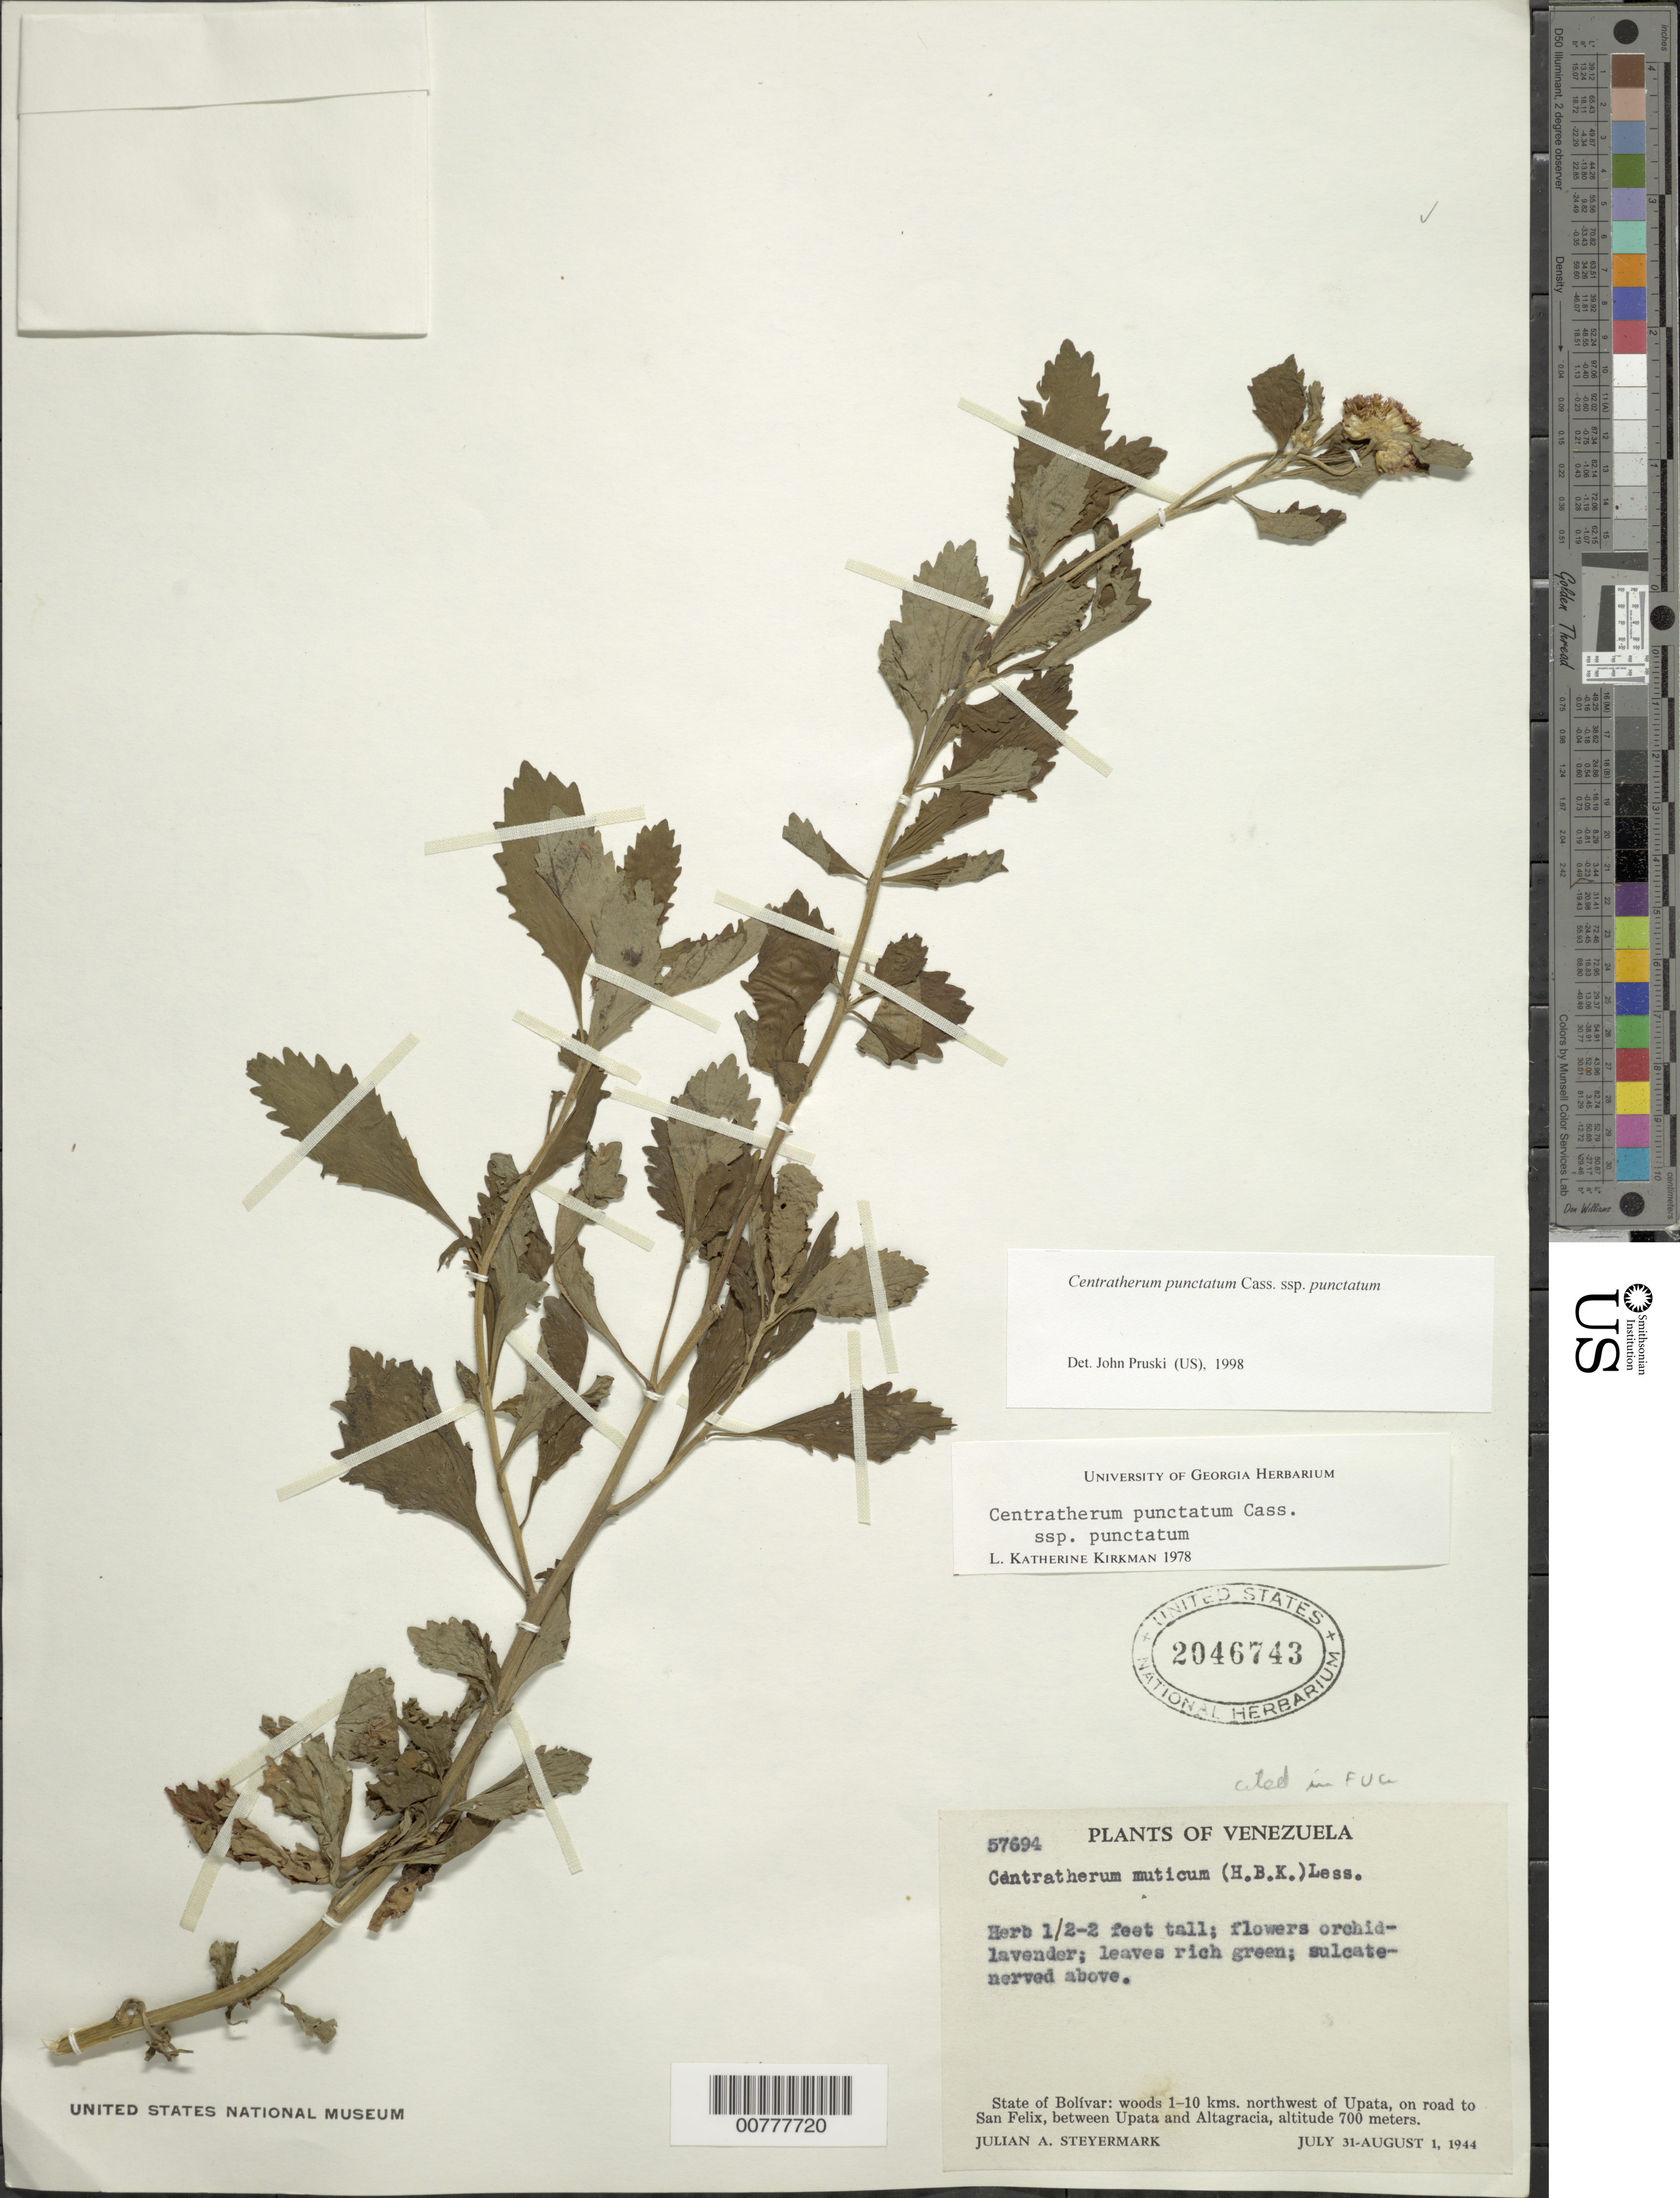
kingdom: Plantae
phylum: Tracheophyta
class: Magnoliopsida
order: Asterales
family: Asteraceae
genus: Centratherum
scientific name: Centratherum punctatum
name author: Cass.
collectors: J. Steyermark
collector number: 57694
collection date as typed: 31-Jul-44 to 1-Aug-44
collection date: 1944-07-31/1944-08-01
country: Venezuela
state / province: Bolívar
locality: Upata, 1-10 km NW of on road to San Felix, between Upata and Altagracia; Rio Upata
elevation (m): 700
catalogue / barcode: US 2046743